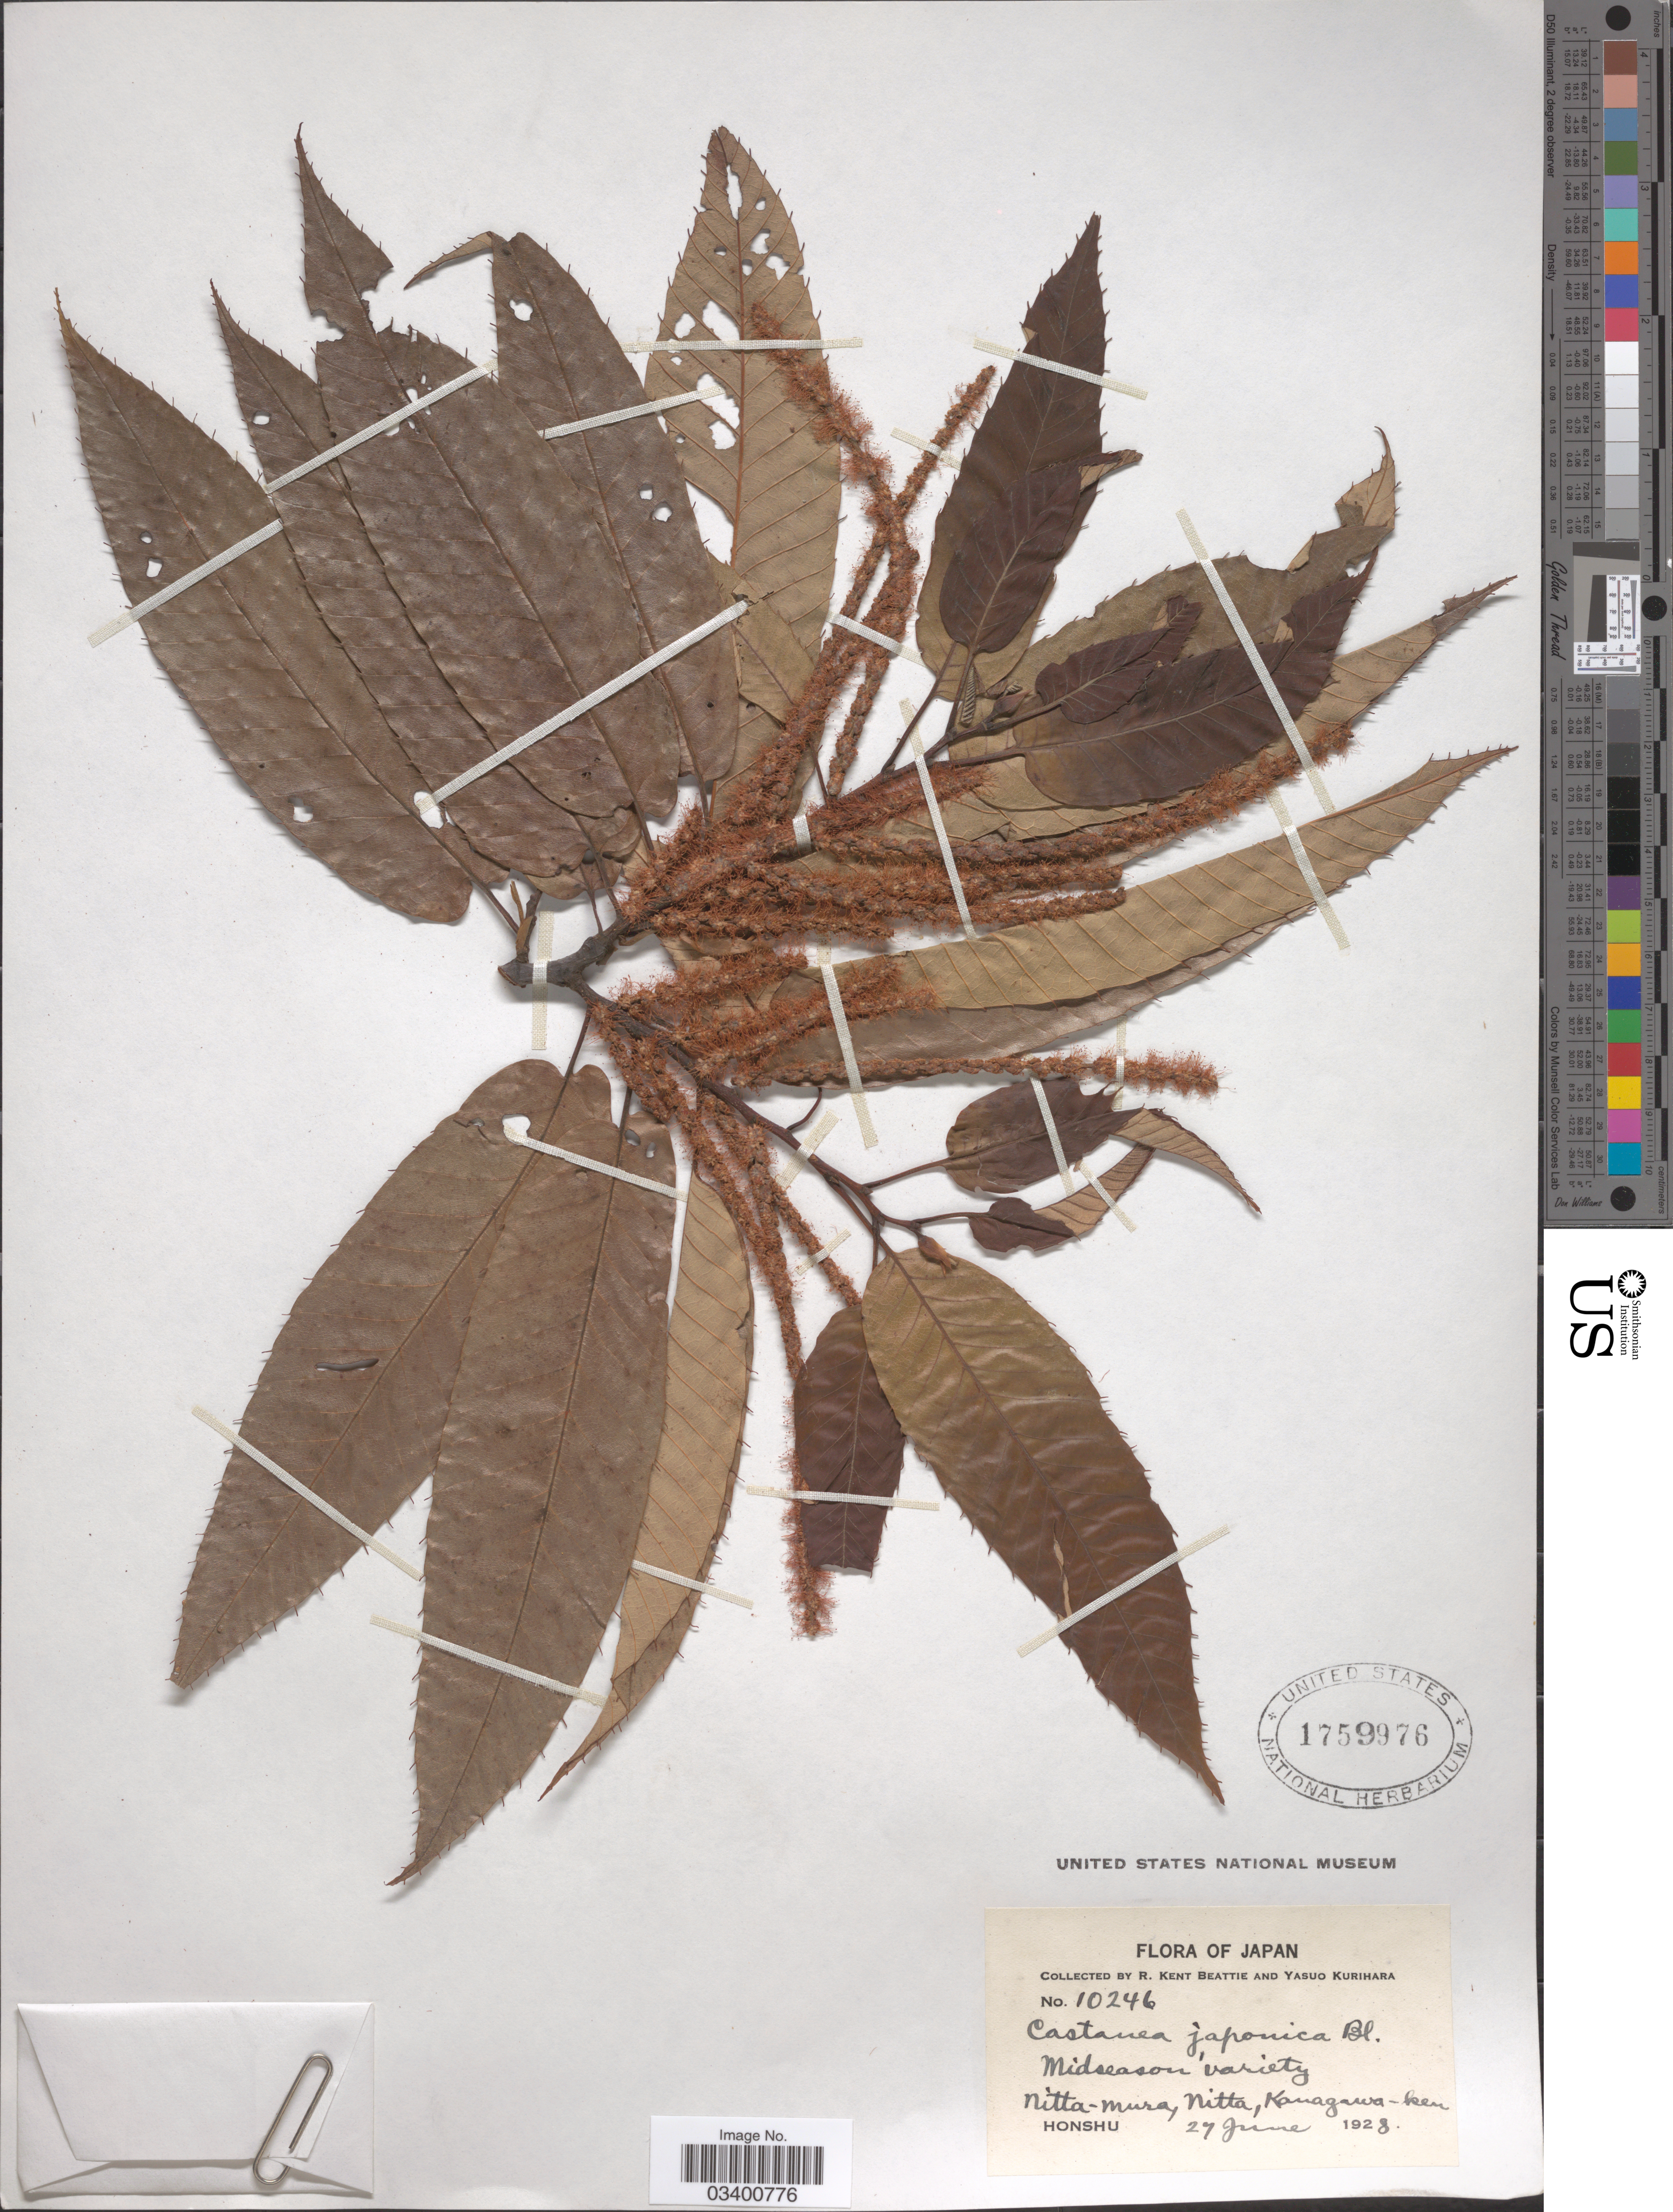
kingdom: Plantae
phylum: Tracheophyta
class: Magnoliopsida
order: Fagales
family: Fagaceae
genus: Castanea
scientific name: Castanea japonica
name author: Blume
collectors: R. K. Beattie & Y. Kurihara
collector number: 10246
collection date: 1928-06-27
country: Japan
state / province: Kanagawa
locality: Nitta-mura, Nitta, Kanagawa-ken. Honshu.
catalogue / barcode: US 1759976